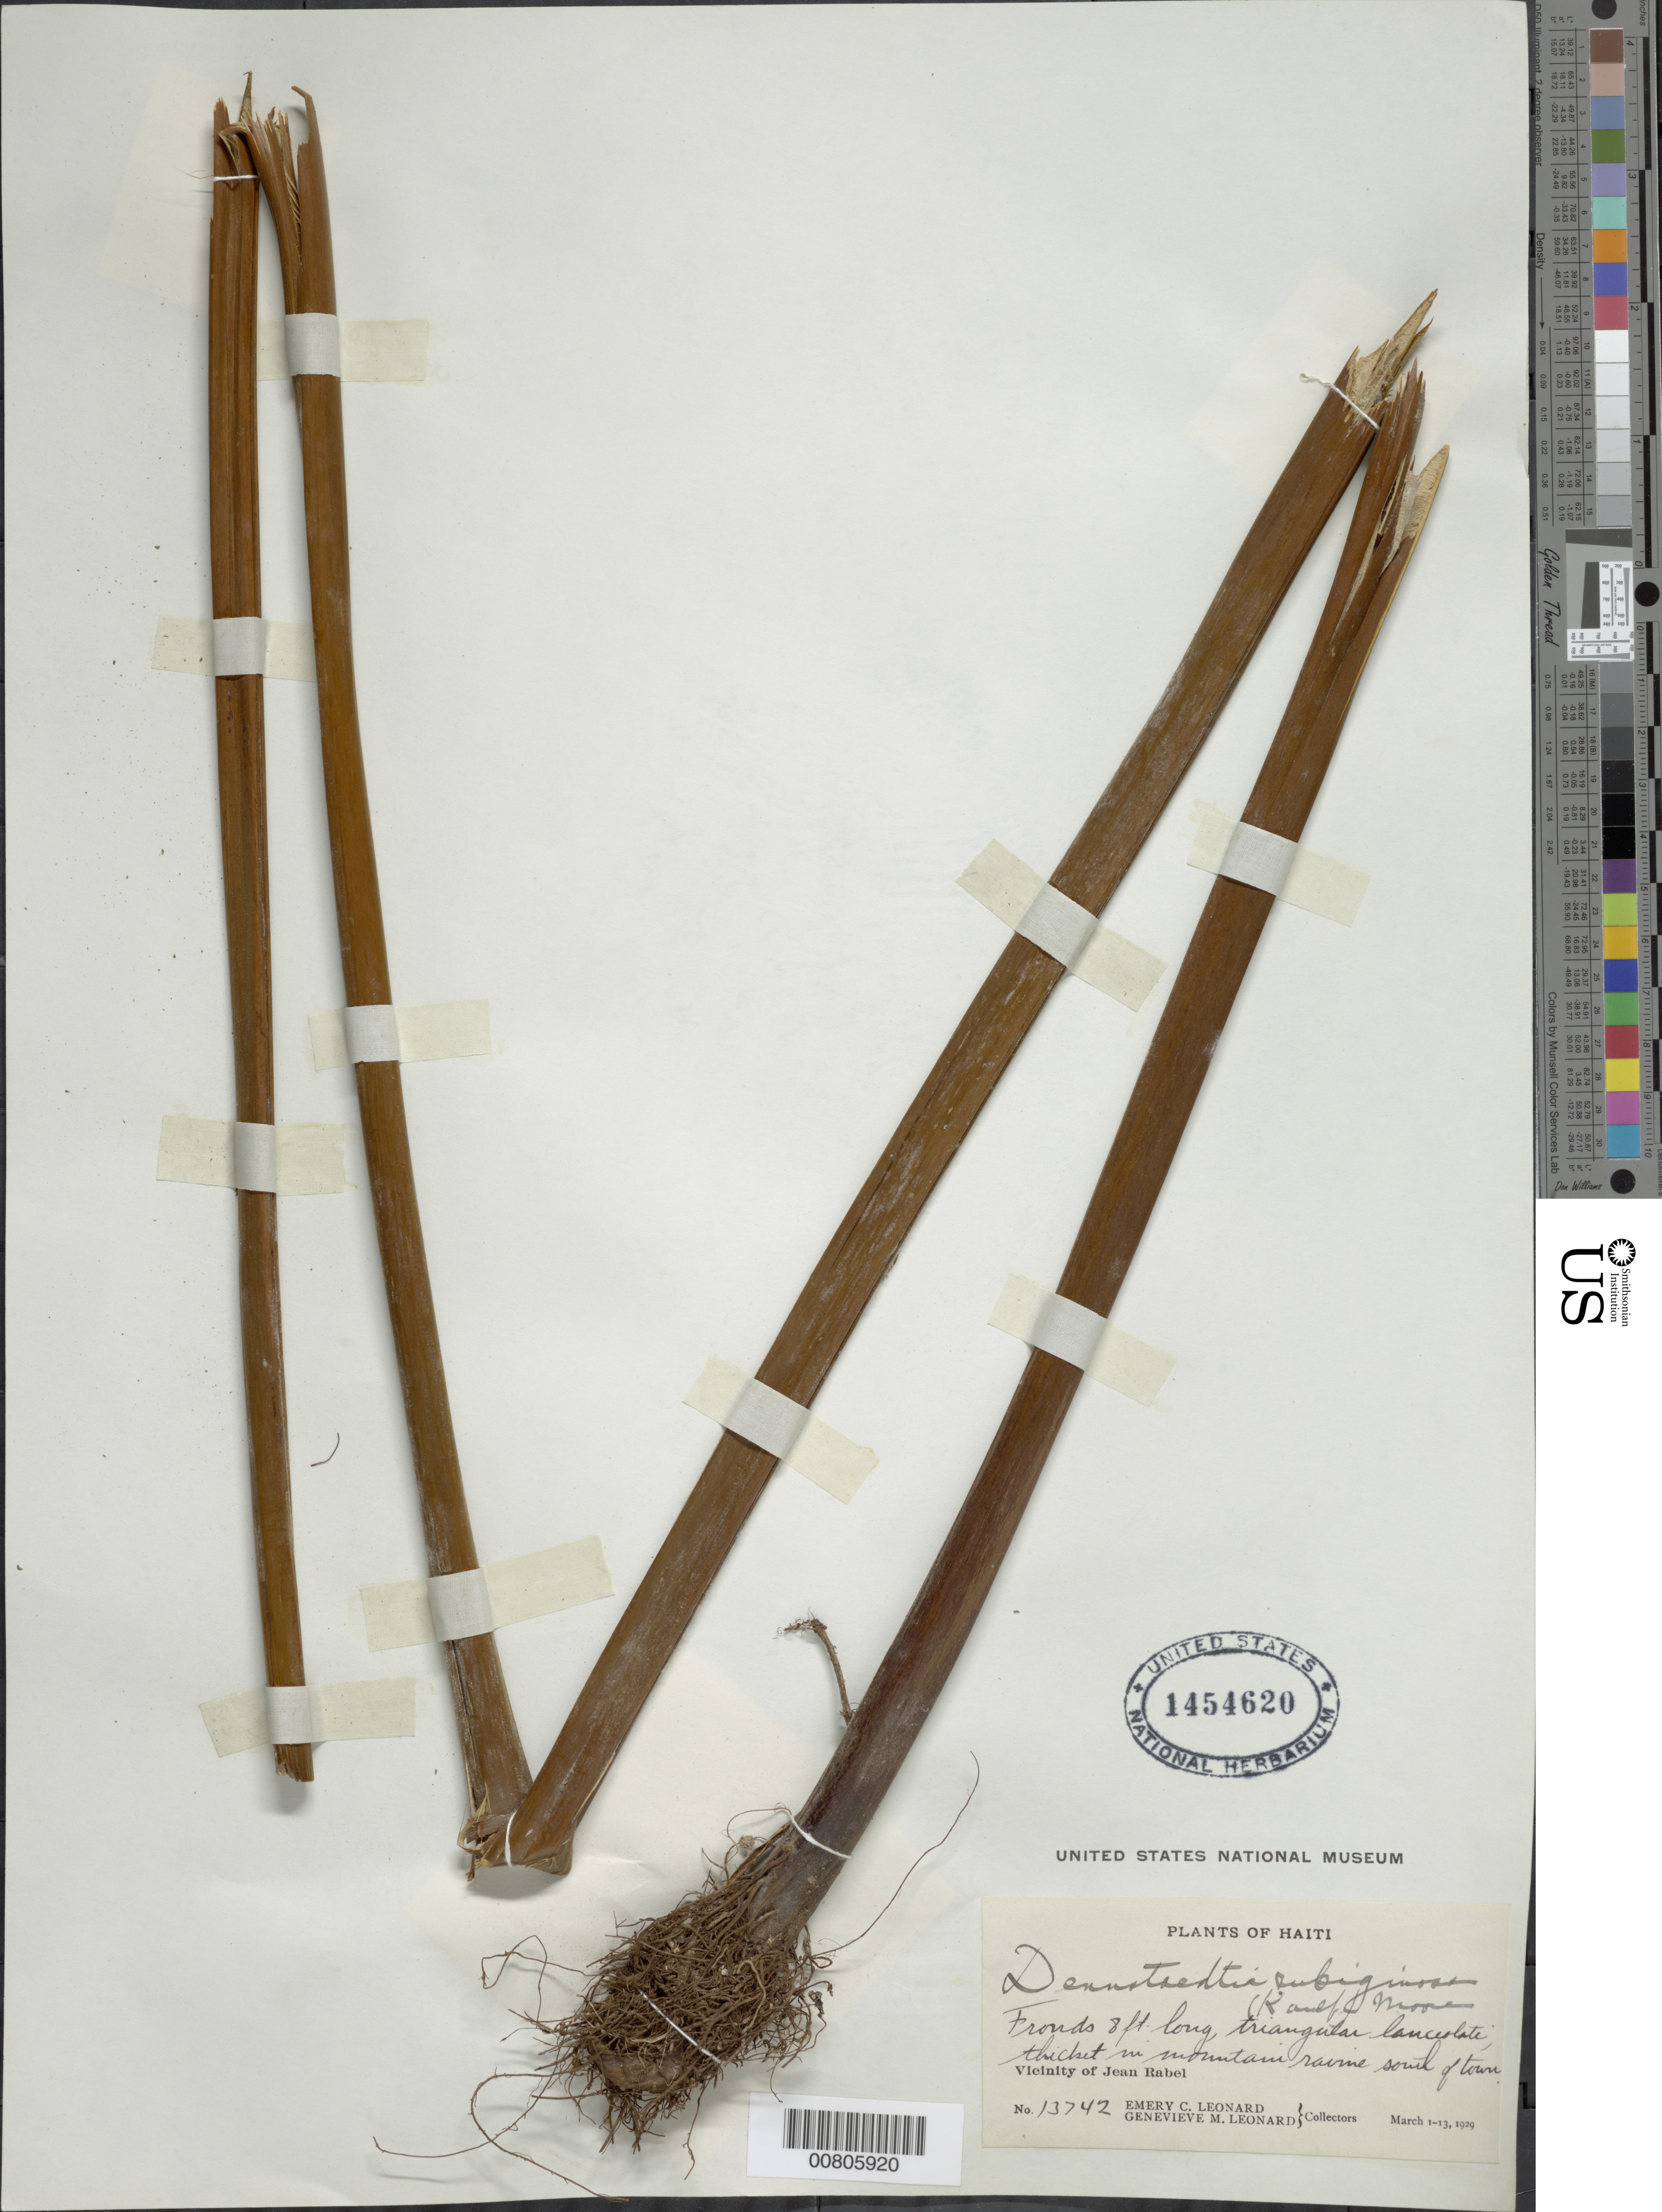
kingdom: Plantae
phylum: Tracheophyta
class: Polypodiopsida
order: Polypodiales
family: Dennstaedtiaceae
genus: Dennstaedtia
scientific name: Dennstaedtia cicutaria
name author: (Sw.) T. Moore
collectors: E. C. Leonard & G. M. Leonard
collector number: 13742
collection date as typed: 01 Mar 1929 to 13 Mar 1929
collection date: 1929-03-01/1929-03-13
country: Haiti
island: Hispaniola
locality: Jean Rabel, S of town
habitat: Thicket in mountain ravine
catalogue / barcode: US 1454620